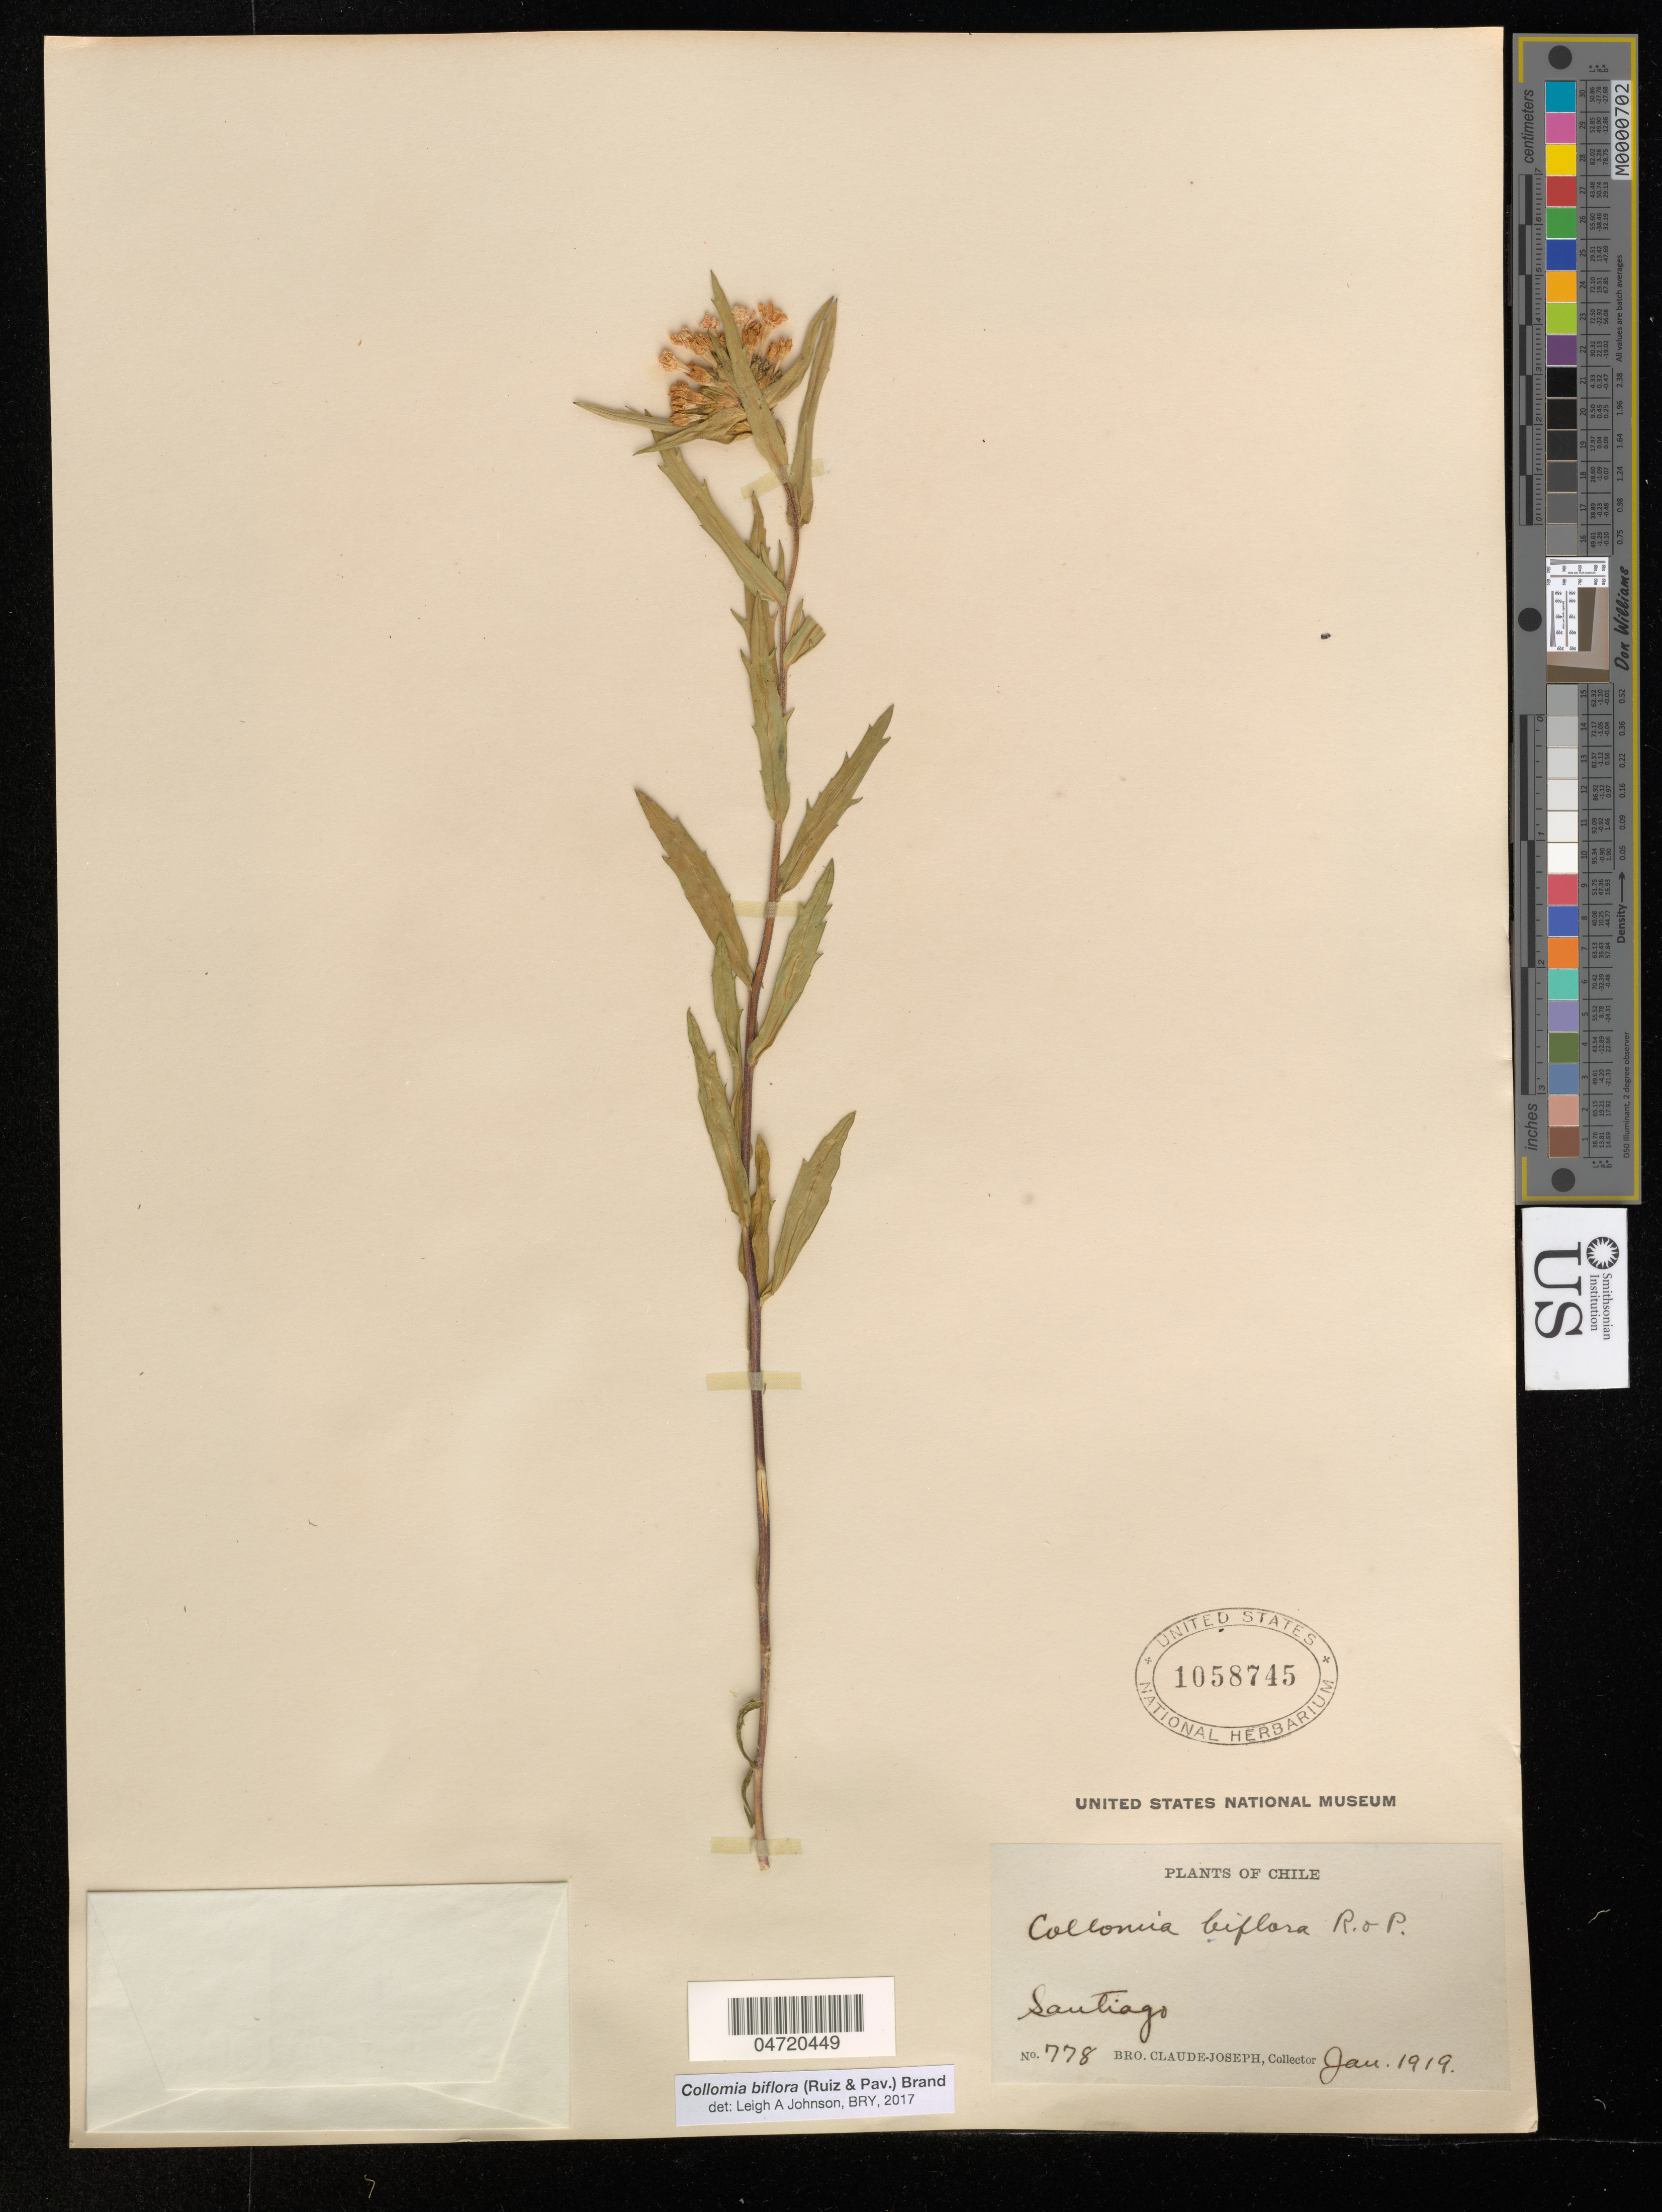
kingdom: Plantae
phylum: Tracheophyta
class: Magnoliopsida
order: Ericales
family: Polemoniaceae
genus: Collomia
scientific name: Collomia biflora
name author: (Ruiz & Pav.) Brand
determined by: Johnson, Leigh Alma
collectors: Bro. Claude-Joseph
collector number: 778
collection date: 1919-01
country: Chile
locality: Santiago.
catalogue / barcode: US 1058745